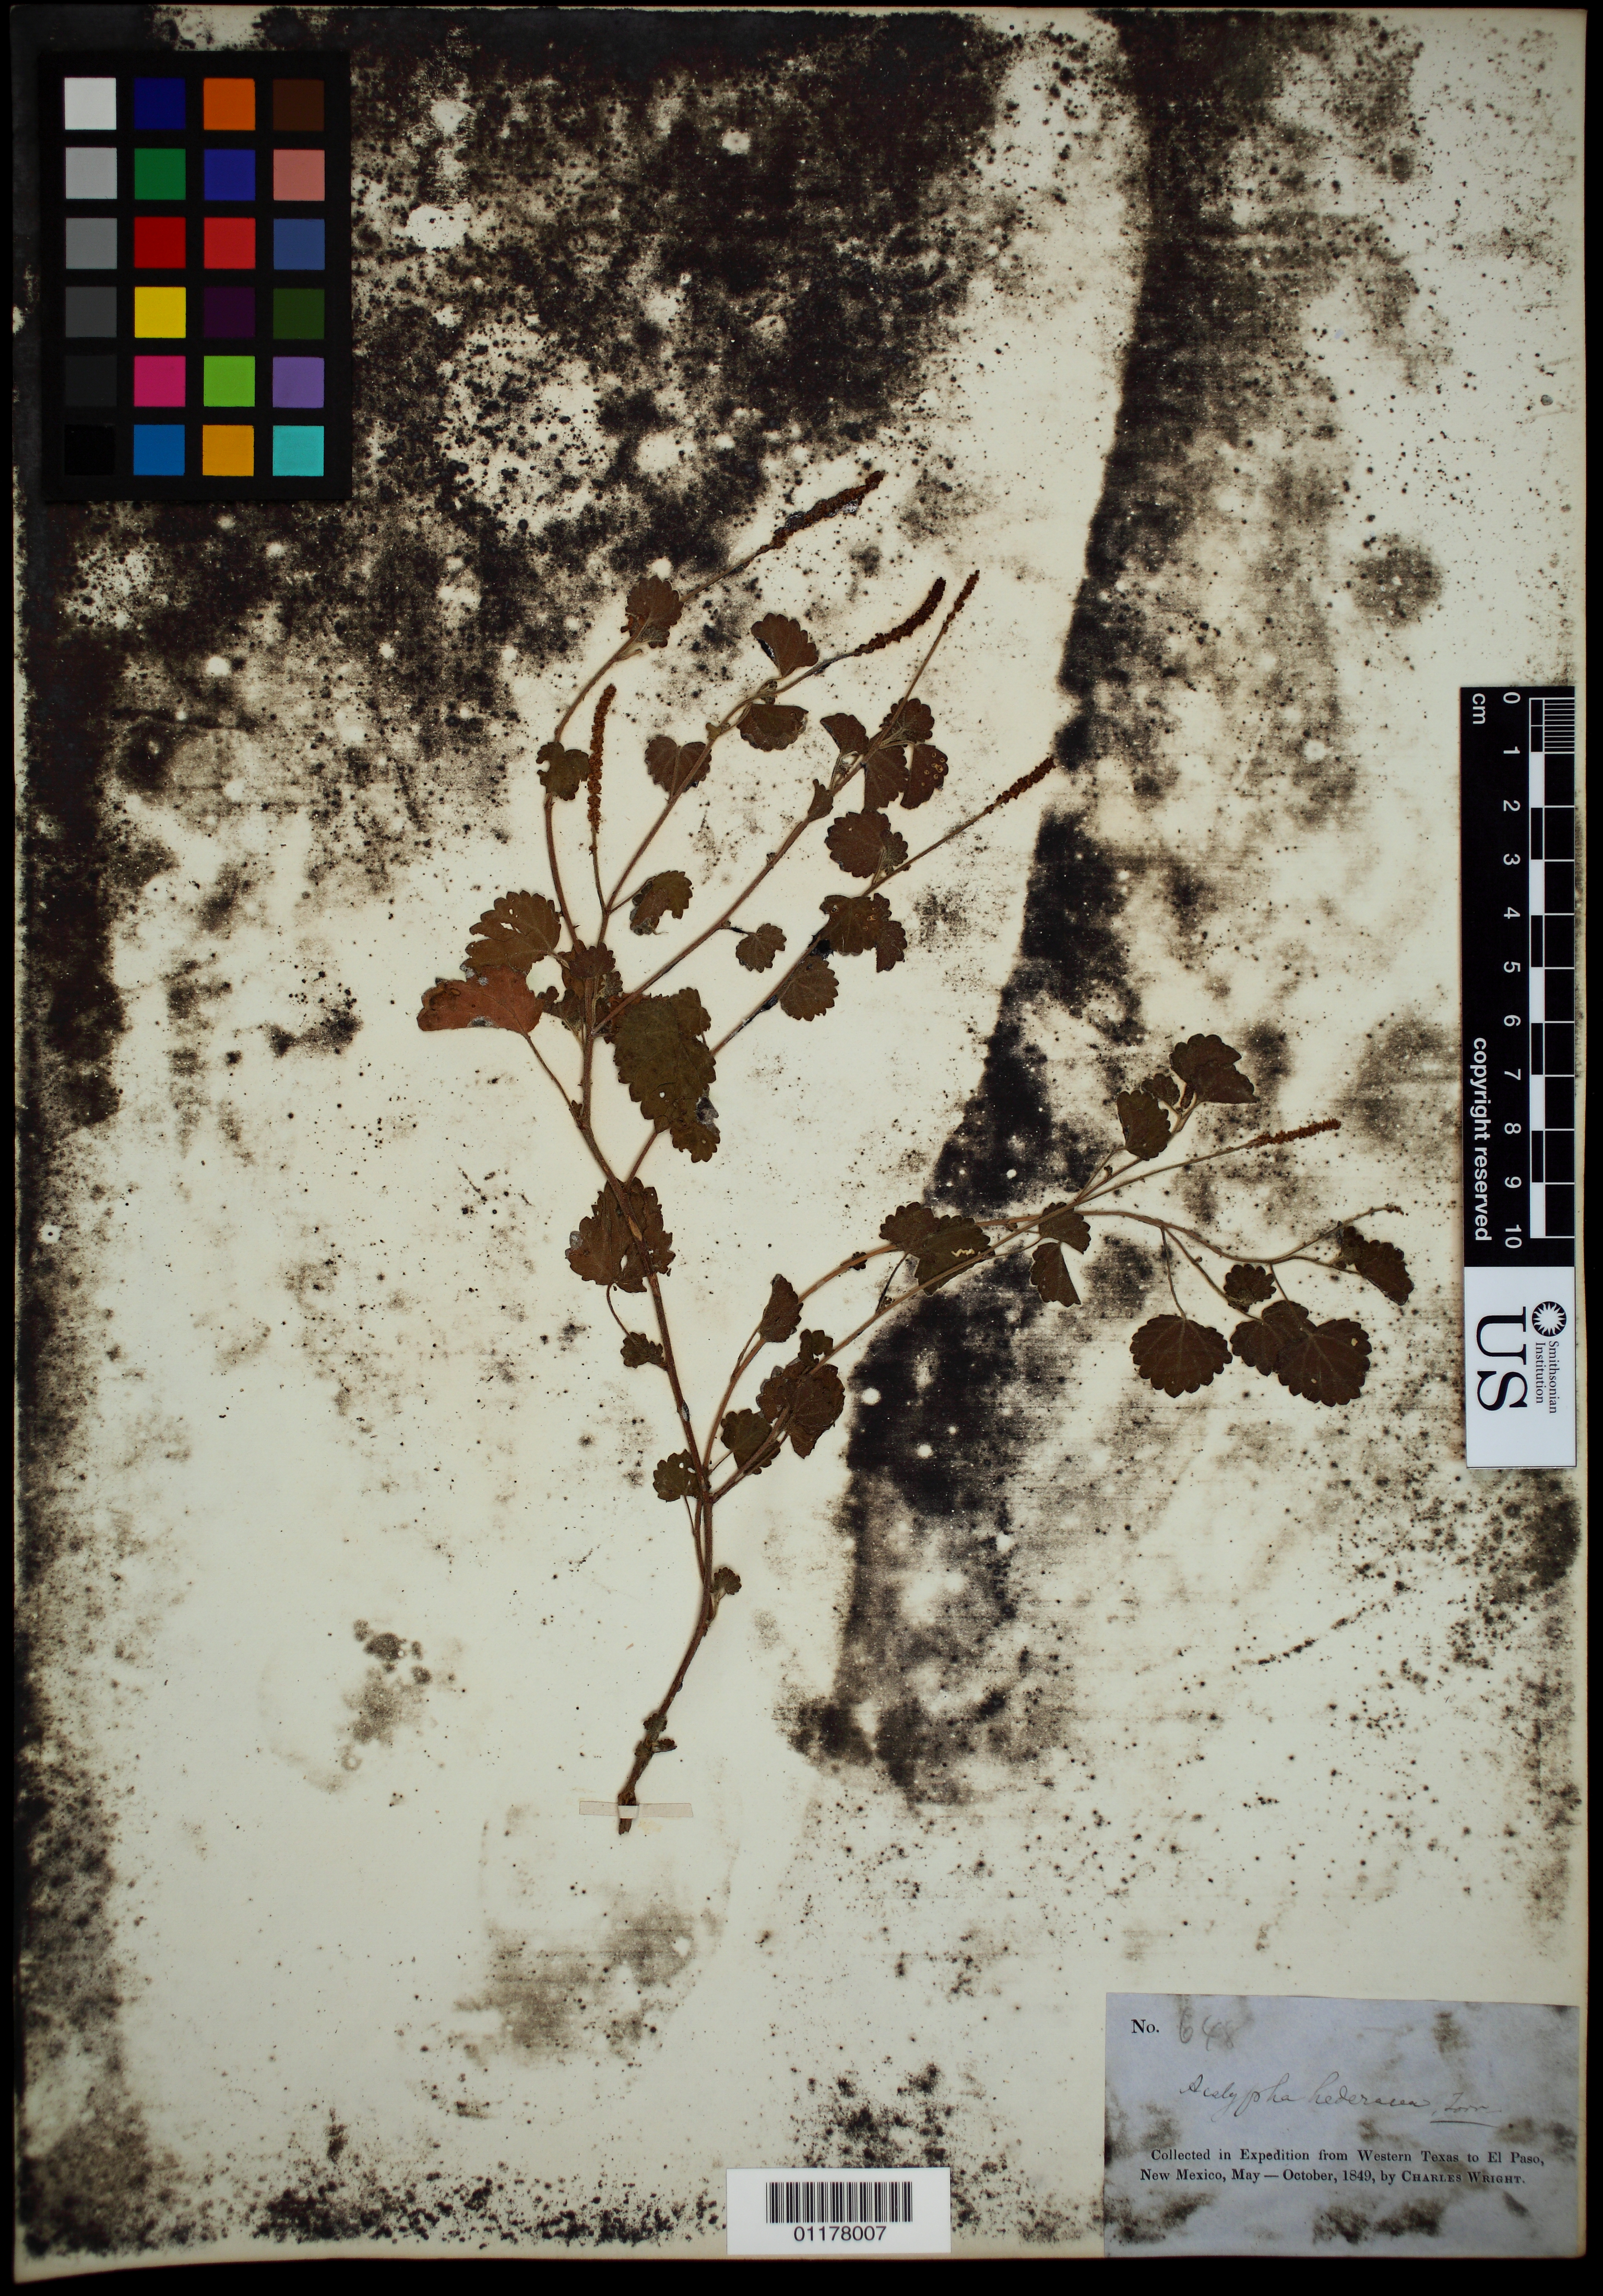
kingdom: Plantae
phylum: Tracheophyta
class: Magnoliopsida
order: Malpighiales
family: Euphorbiaceae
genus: Acalypha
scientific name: Acalypha hederacea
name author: Torr.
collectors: C. Wright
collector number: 648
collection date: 1849-05/1849-10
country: United States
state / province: New Mexico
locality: Western Texas to El Paso.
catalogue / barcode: US 1